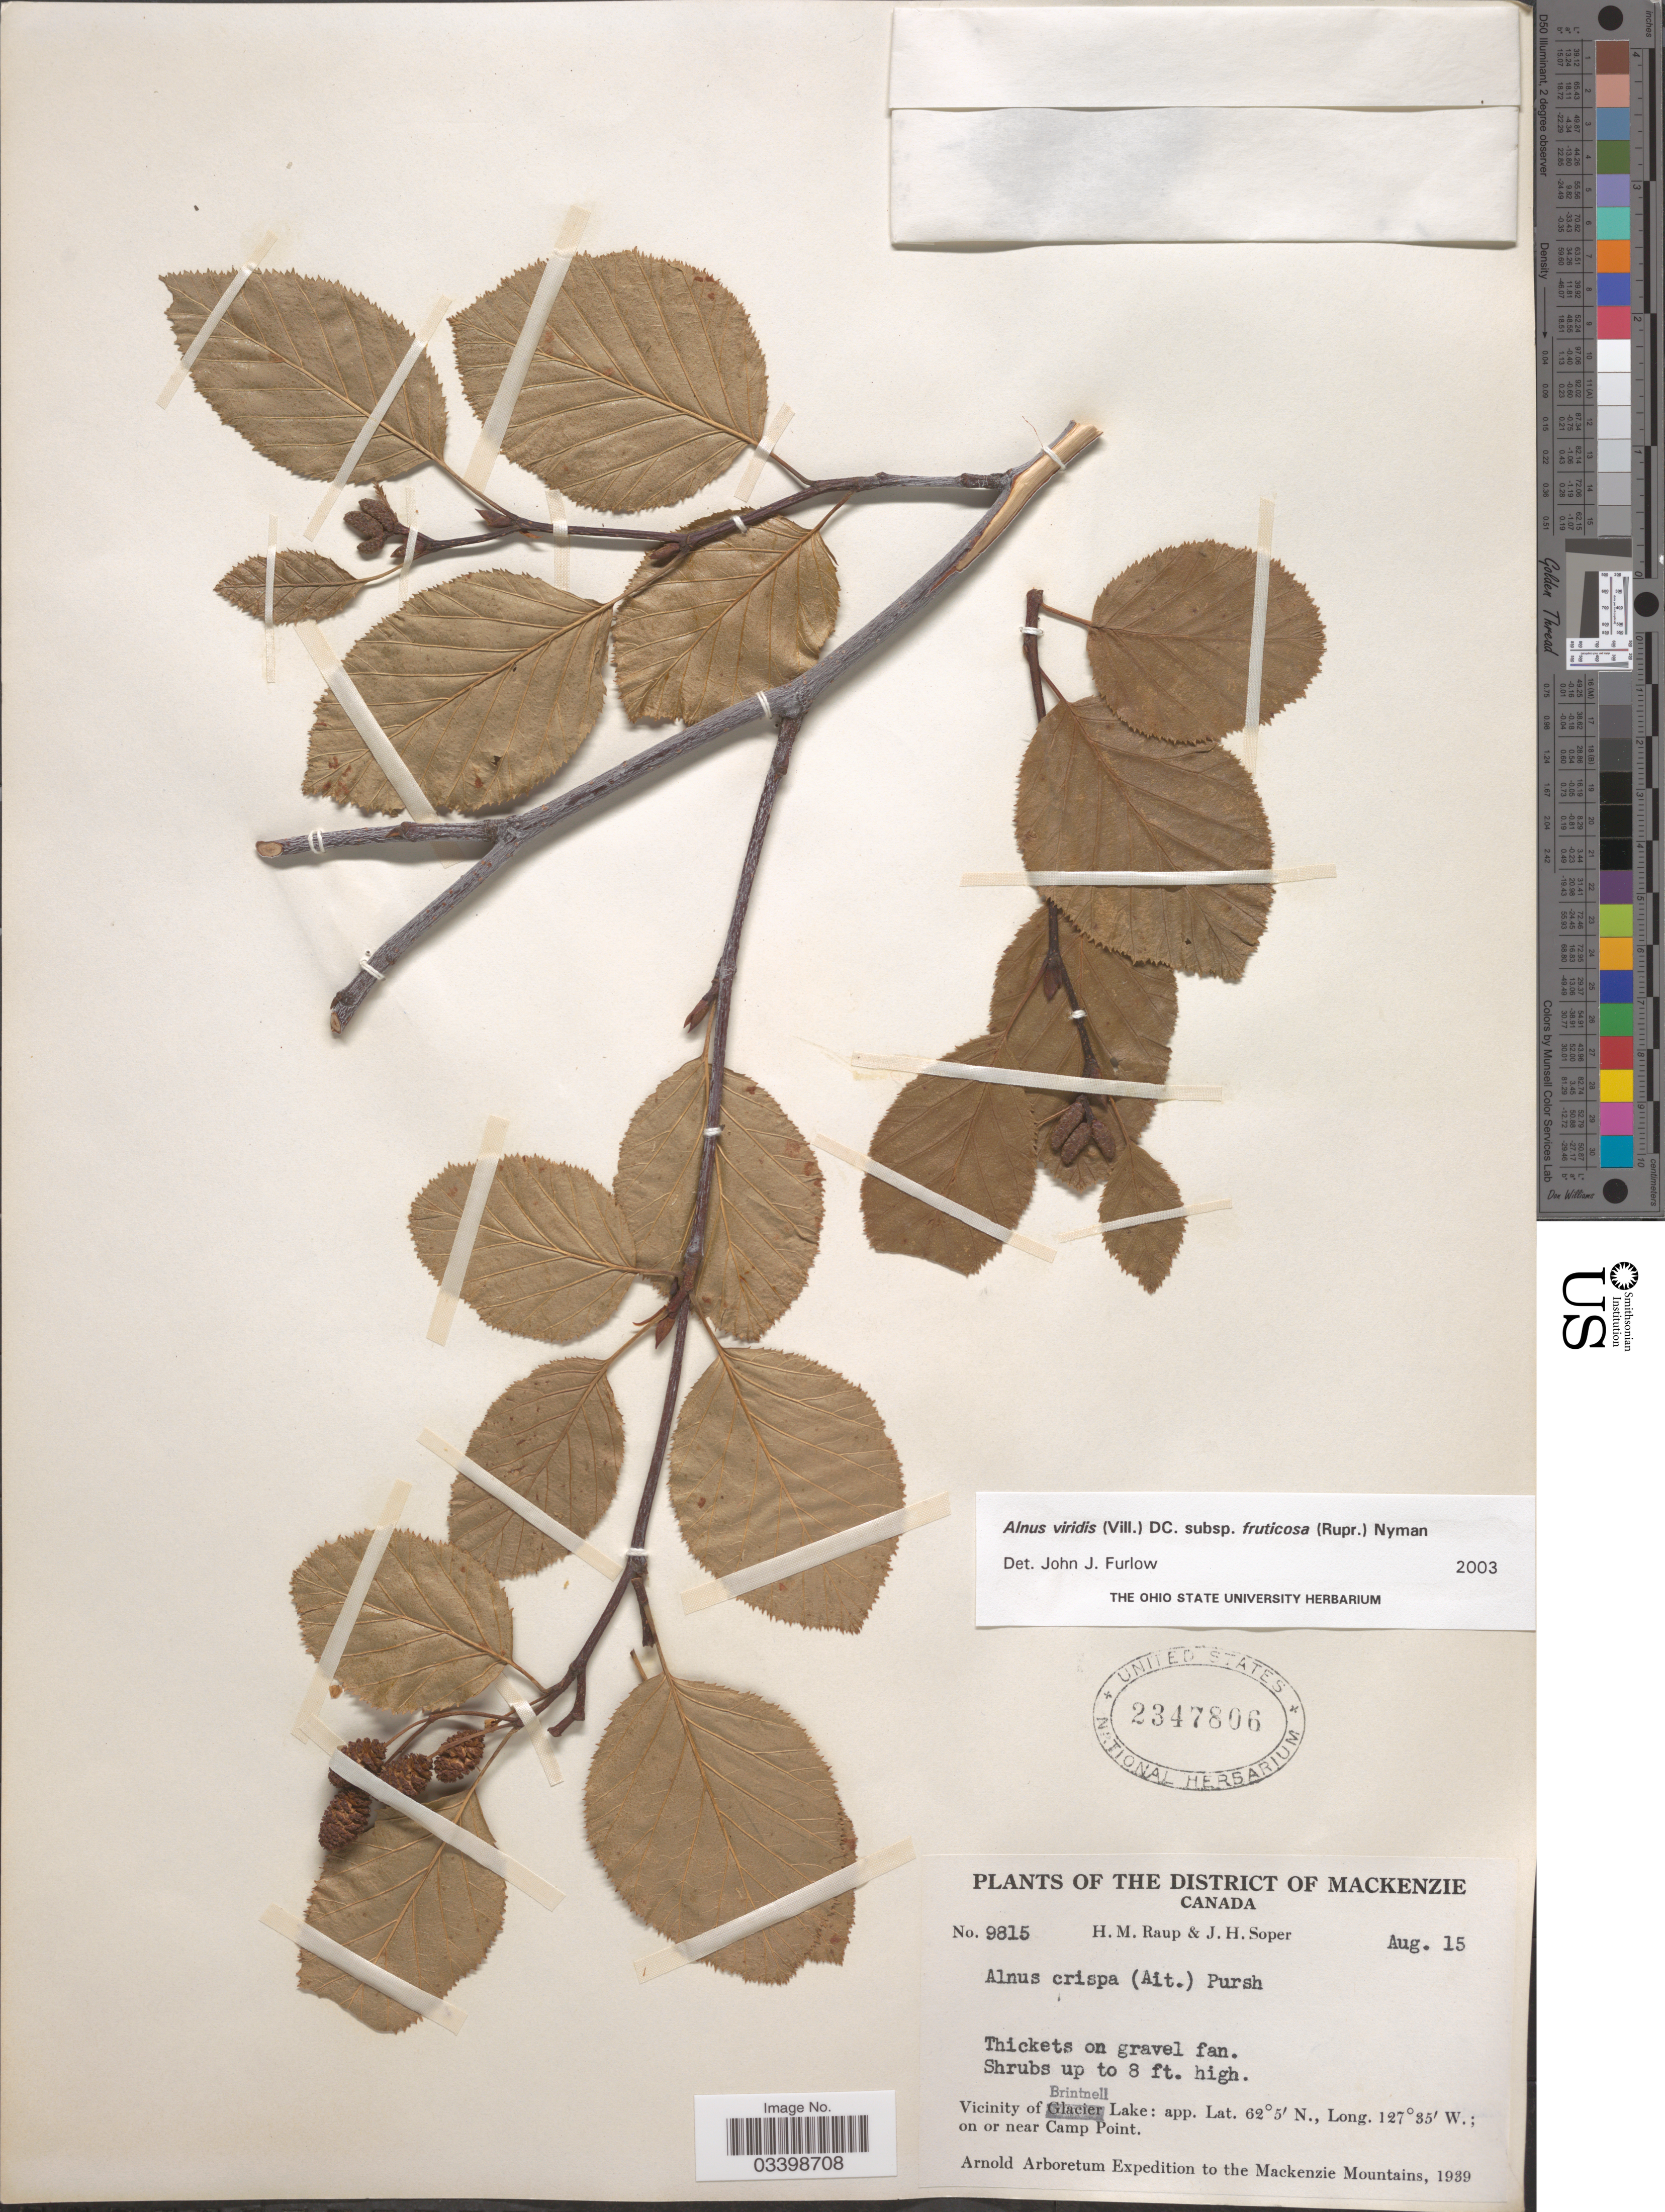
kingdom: Plantae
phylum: Tracheophyta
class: Magnoliopsida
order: Fagales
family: Betulaceae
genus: Alnus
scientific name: Alnus viridis subsp. fruticosa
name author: (Rupr.) Nyman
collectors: H. Raup & J. H. Soper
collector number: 9815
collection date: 1939-08-15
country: Canada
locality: The District of Mackenzie. Vicinity of Brintnell Lake, on or near Camp Point. The Mackenzie Mountains.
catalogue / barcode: US 2347806